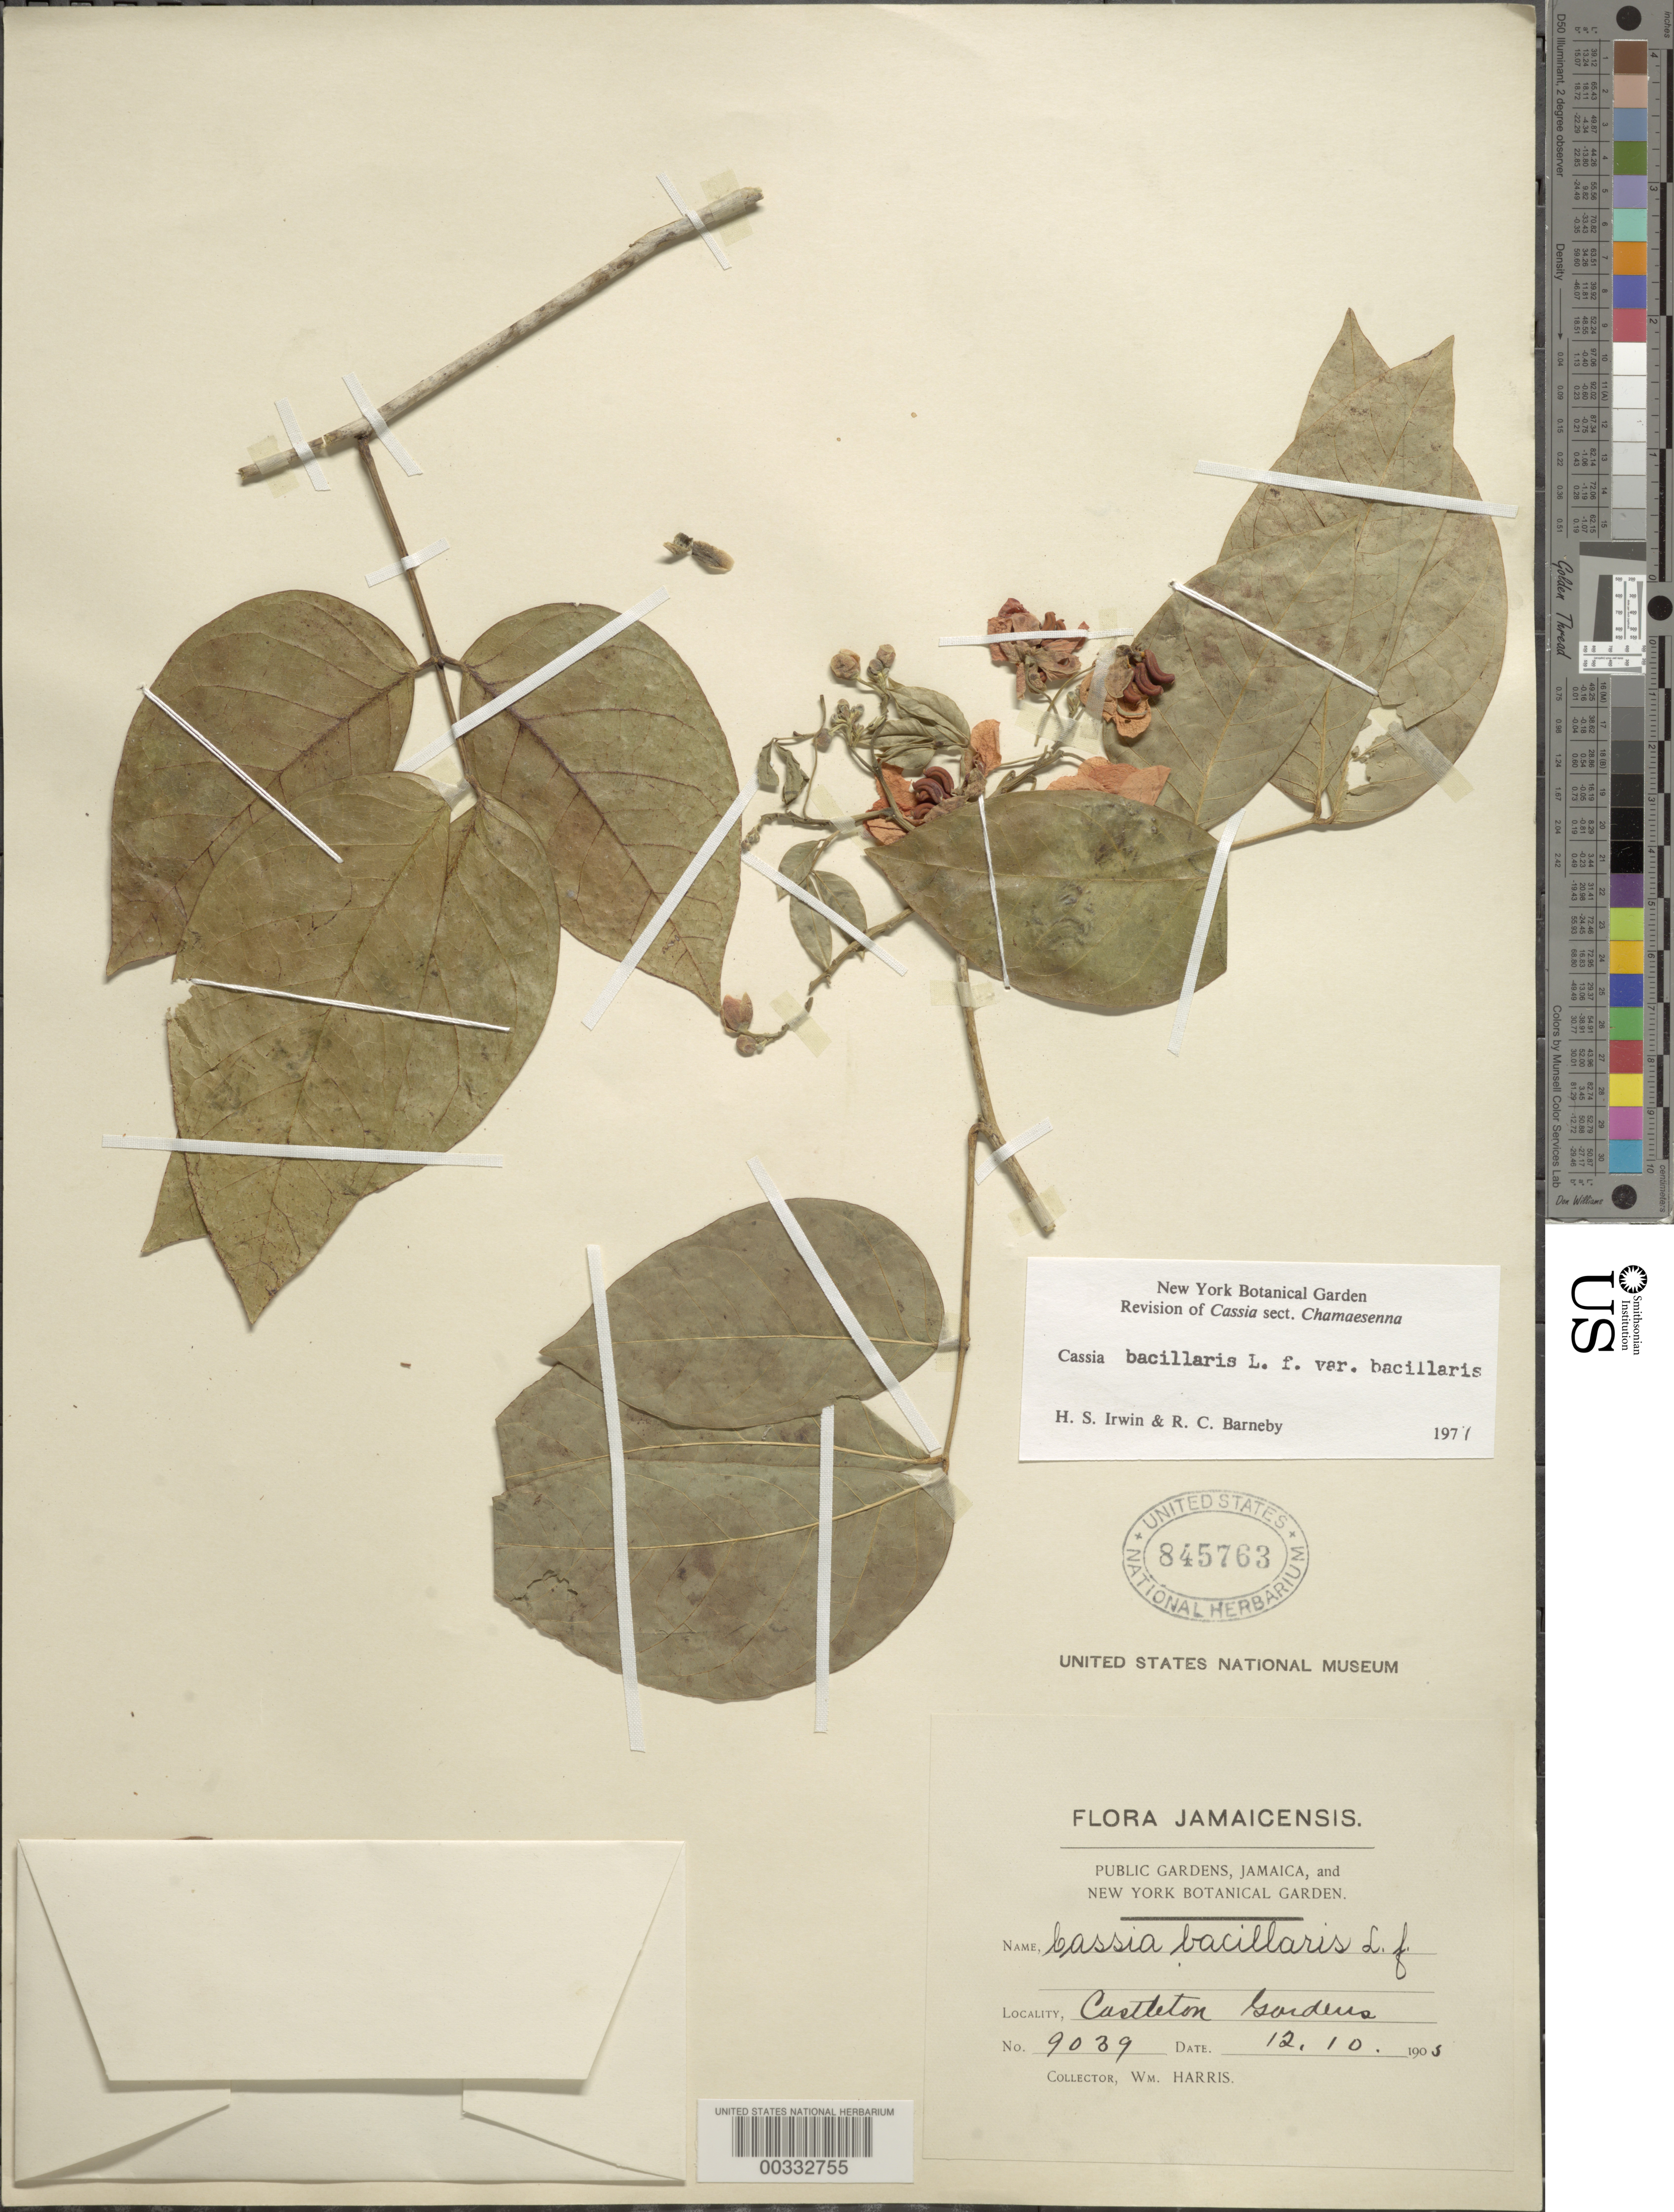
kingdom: Plantae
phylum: Tracheophyta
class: Magnoliopsida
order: Fabales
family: Fabaceae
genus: Senna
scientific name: Senna bacillaris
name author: (L. f.) H.S. Irwin & Barneby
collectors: W. H. Harris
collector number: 9039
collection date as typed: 12 Oct 1905 or 10 Dec 1905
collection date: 1905-10-12 or 1905-12-10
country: Jamaica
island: Greater Antilles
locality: Castleton gardens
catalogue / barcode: US 845763